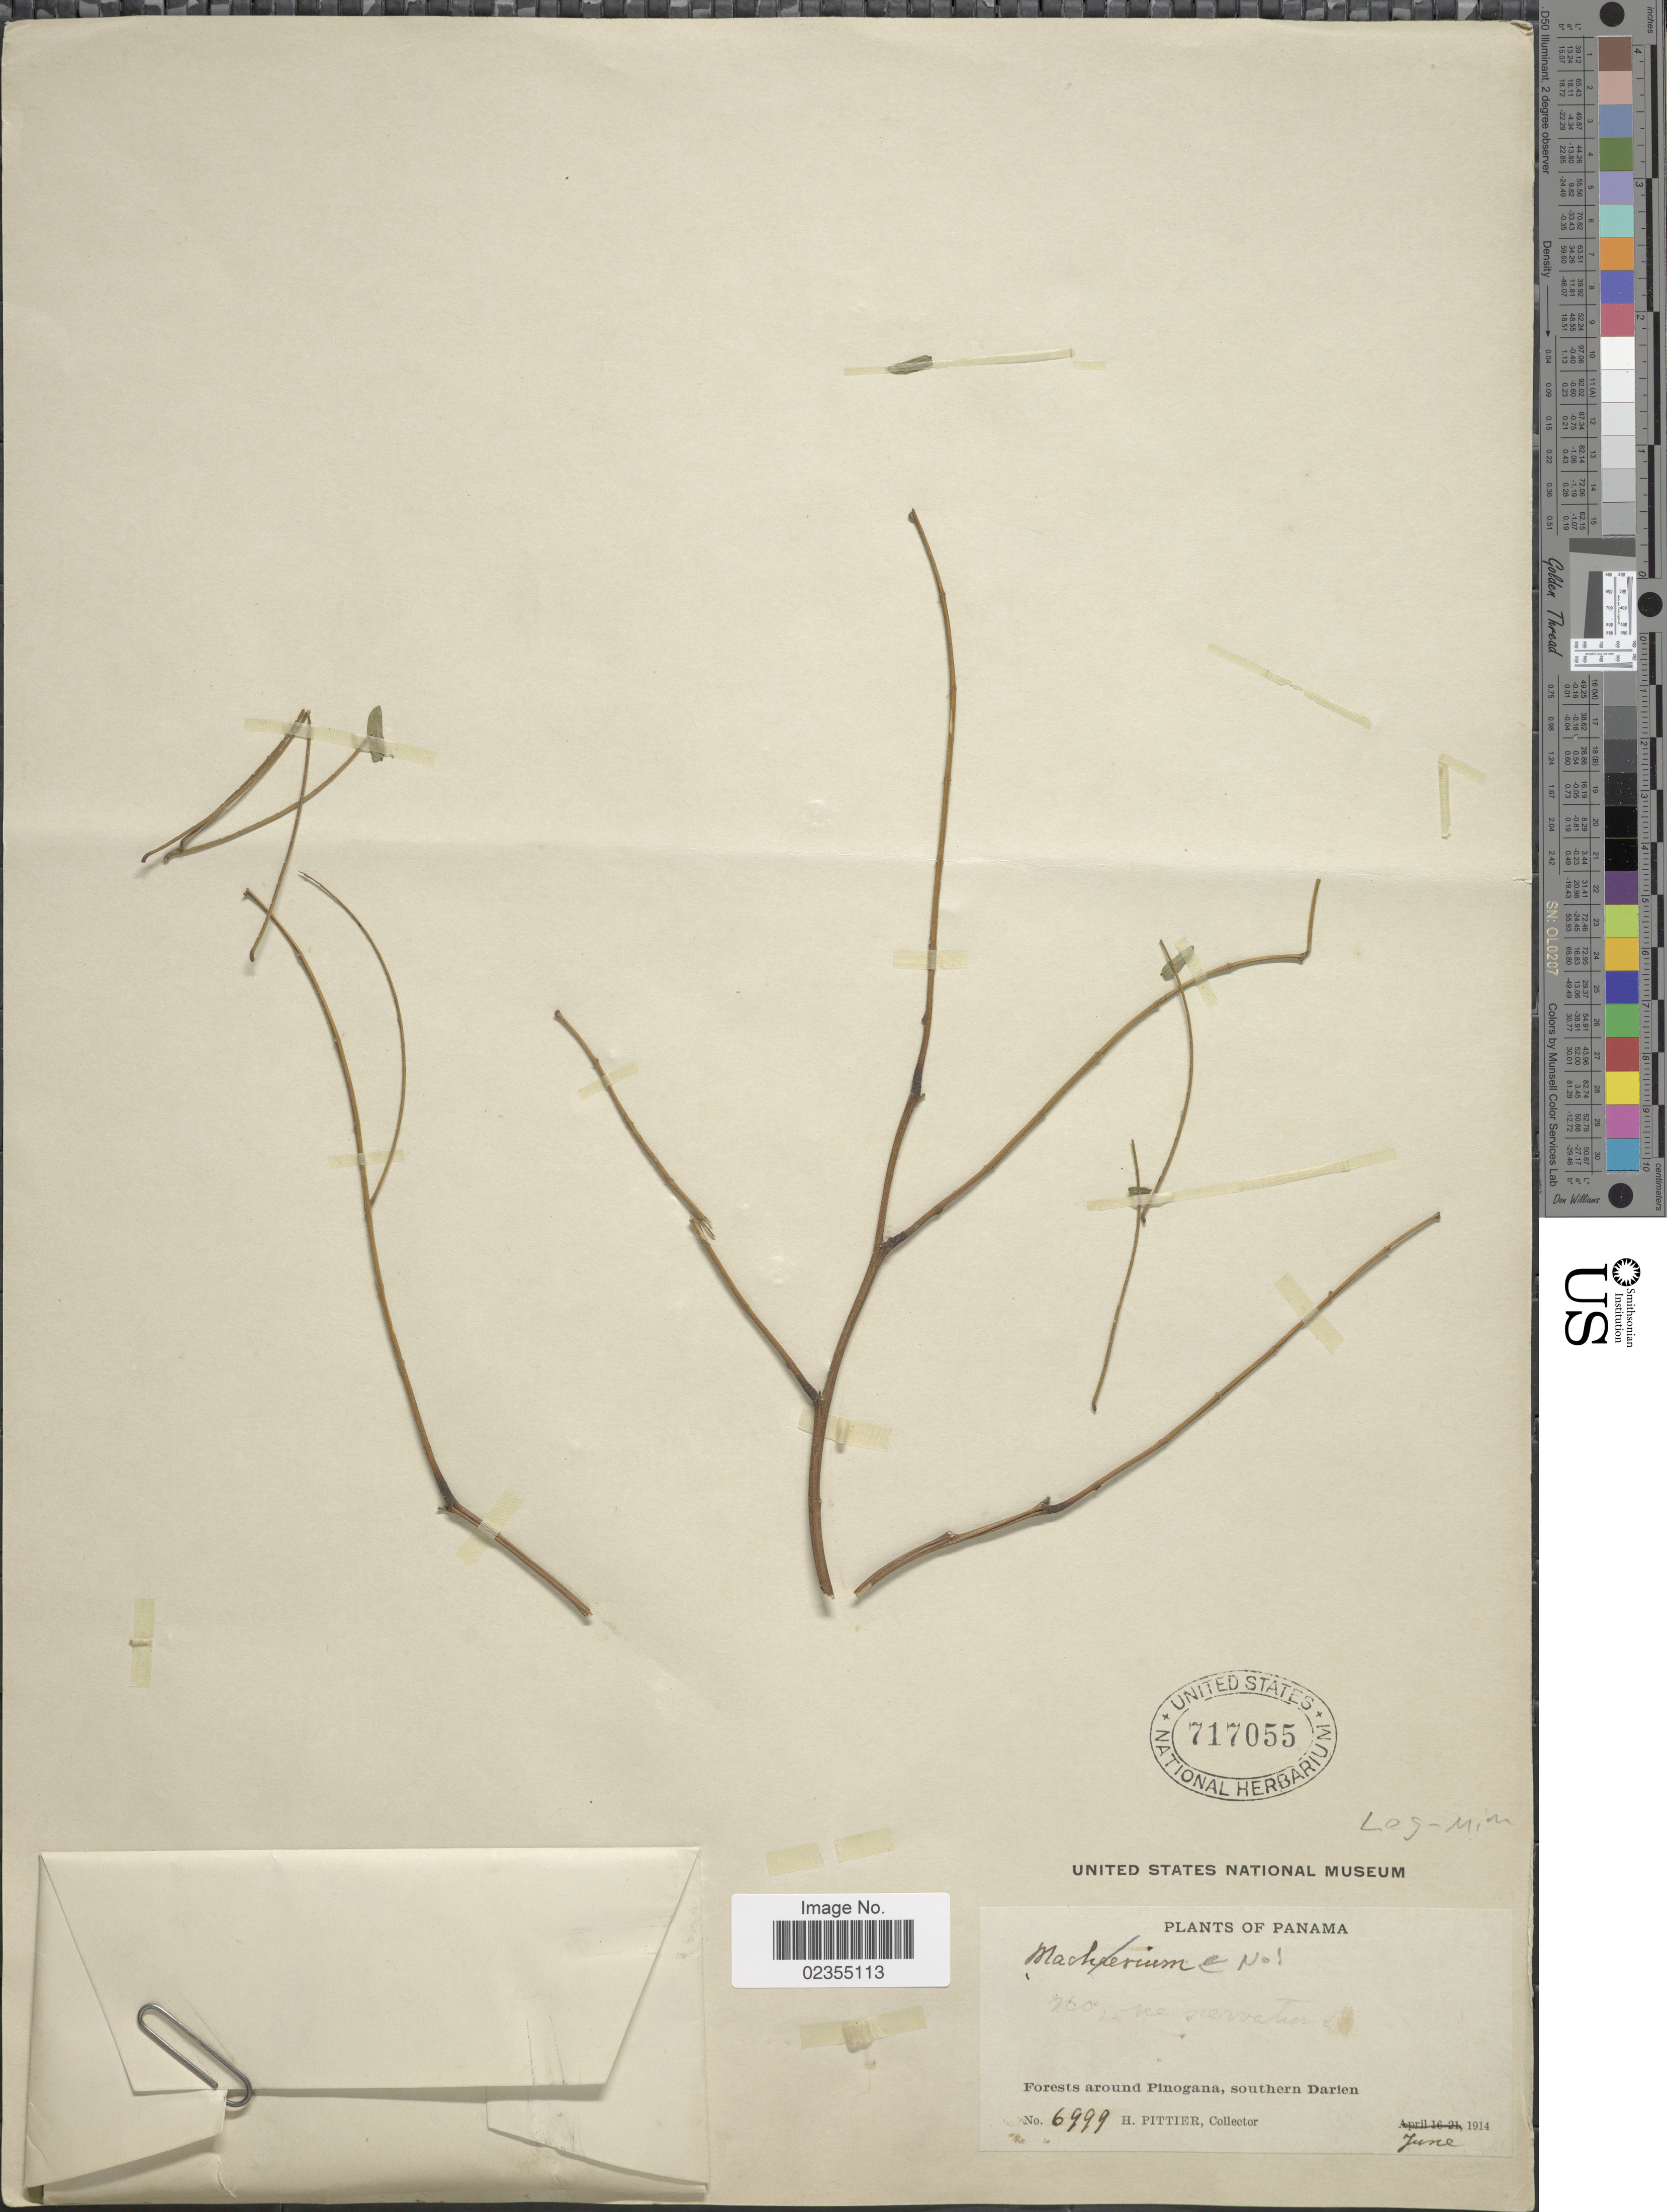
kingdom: Plantae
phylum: Tracheophyta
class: Magnoliopsida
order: Fabales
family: Fabaceae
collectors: H. F. Pittier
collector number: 6999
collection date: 1914-06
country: Panama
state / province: Darién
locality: Forests around Pinogana, southern Darien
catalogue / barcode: US 717055